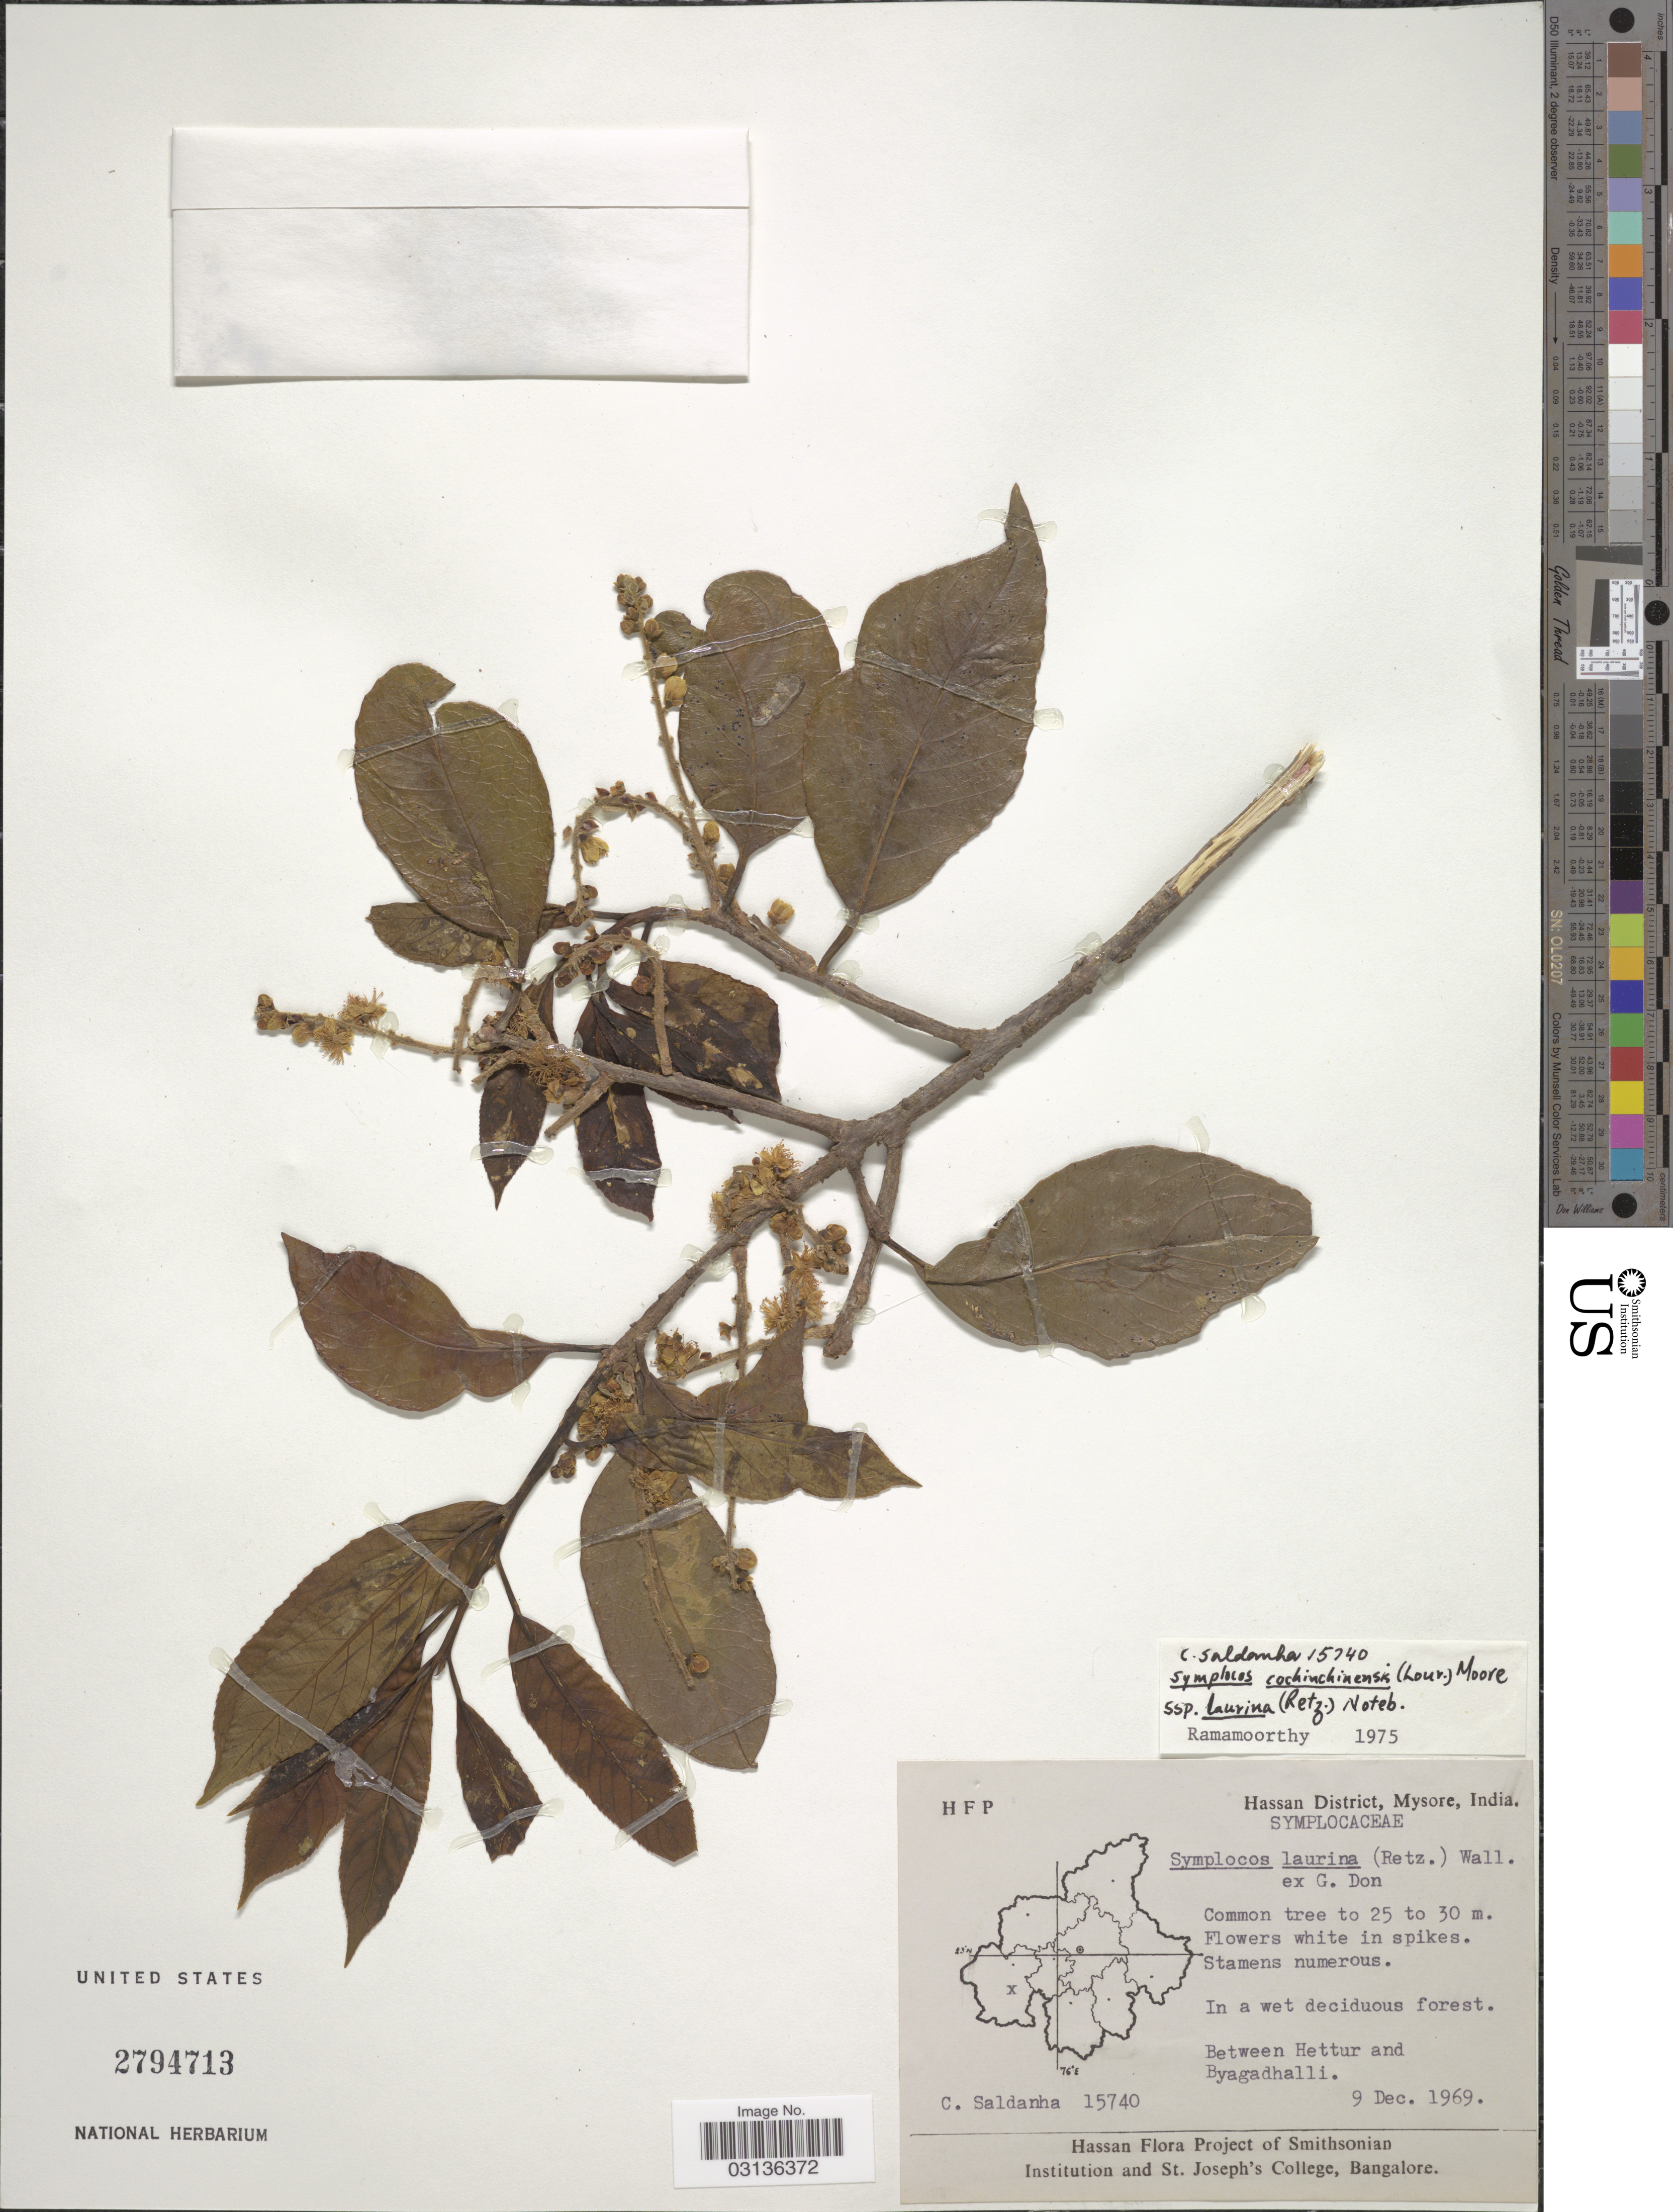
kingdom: Plantae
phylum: Tracheophyta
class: Magnoliopsida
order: Ericales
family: Symplocaceae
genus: Symplocos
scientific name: Symplocos cochinchinensis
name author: (Lour.) S. Moore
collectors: C. Saldanha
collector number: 15740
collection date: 1969-12-09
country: India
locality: Hassan District, Mysore. Between Hettur and Byagadhalli.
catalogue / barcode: US 2794713